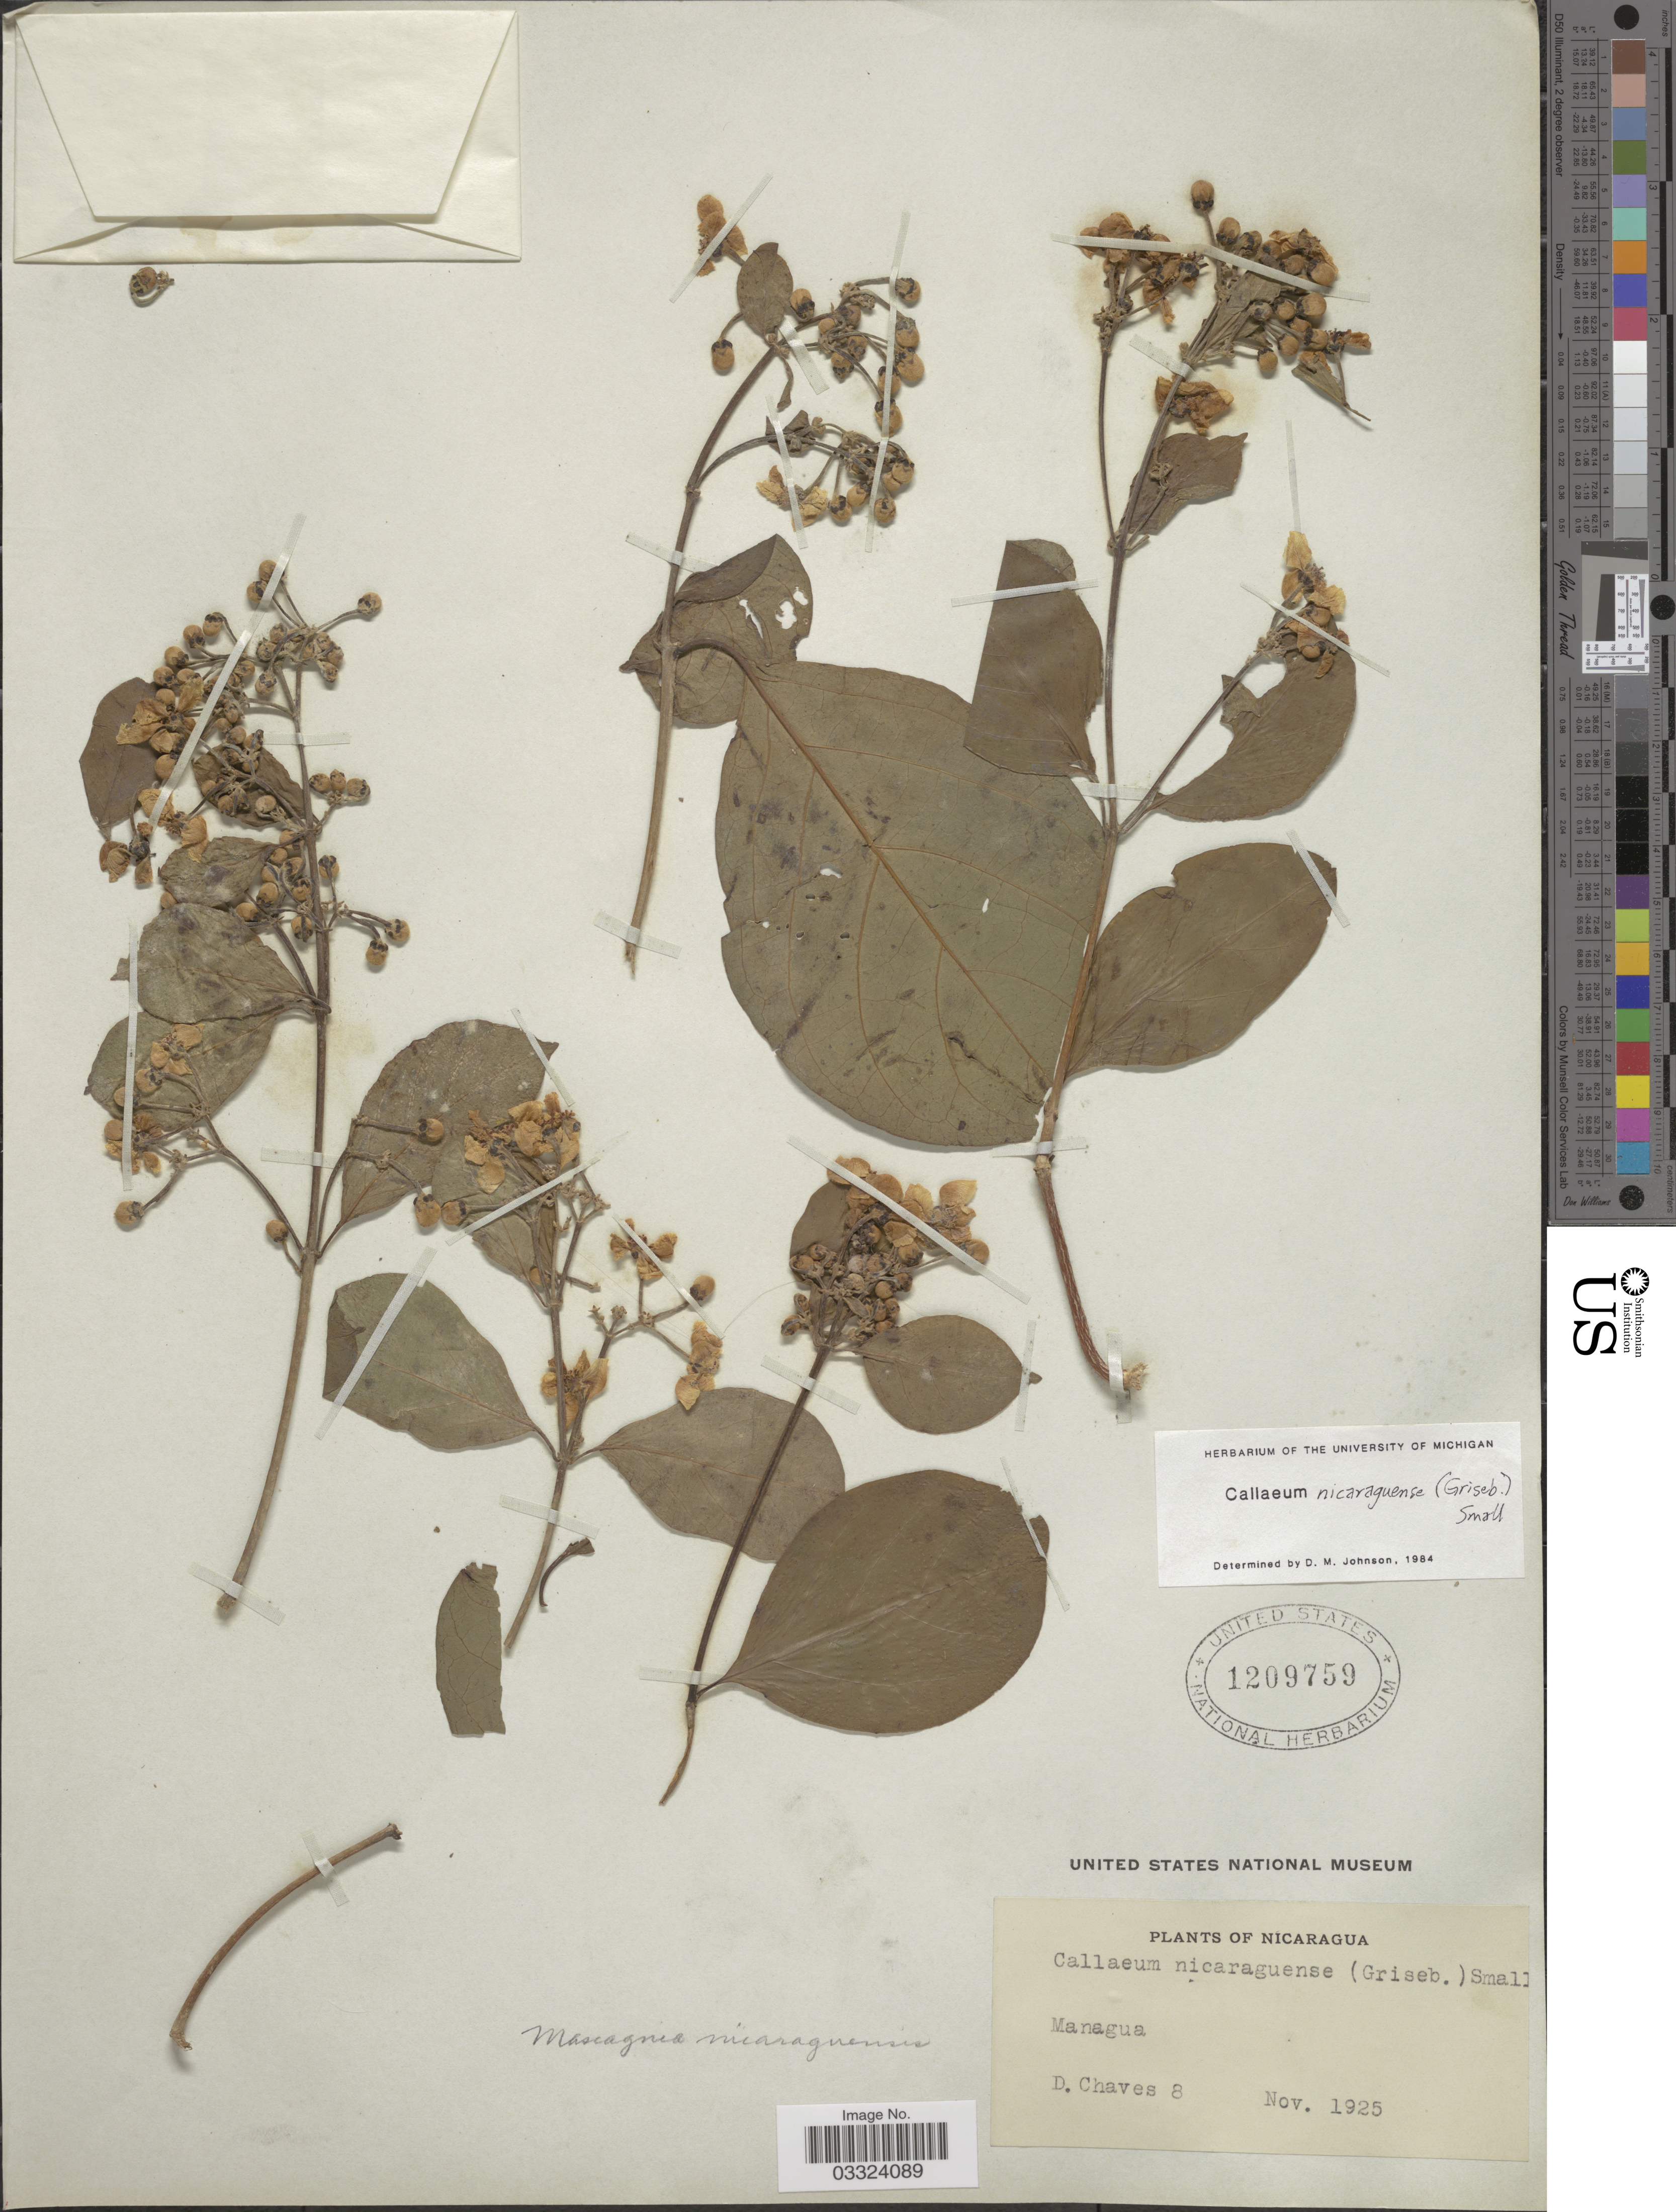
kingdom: Plantae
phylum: Tracheophyta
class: Magnoliopsida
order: Malpighiales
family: Malpighiaceae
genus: Callaeum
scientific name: Callaeum nicaraguense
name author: (Griseb.) Small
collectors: D. Chaves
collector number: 8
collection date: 1925-11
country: Nicaragua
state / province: Managua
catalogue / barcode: US 1209759